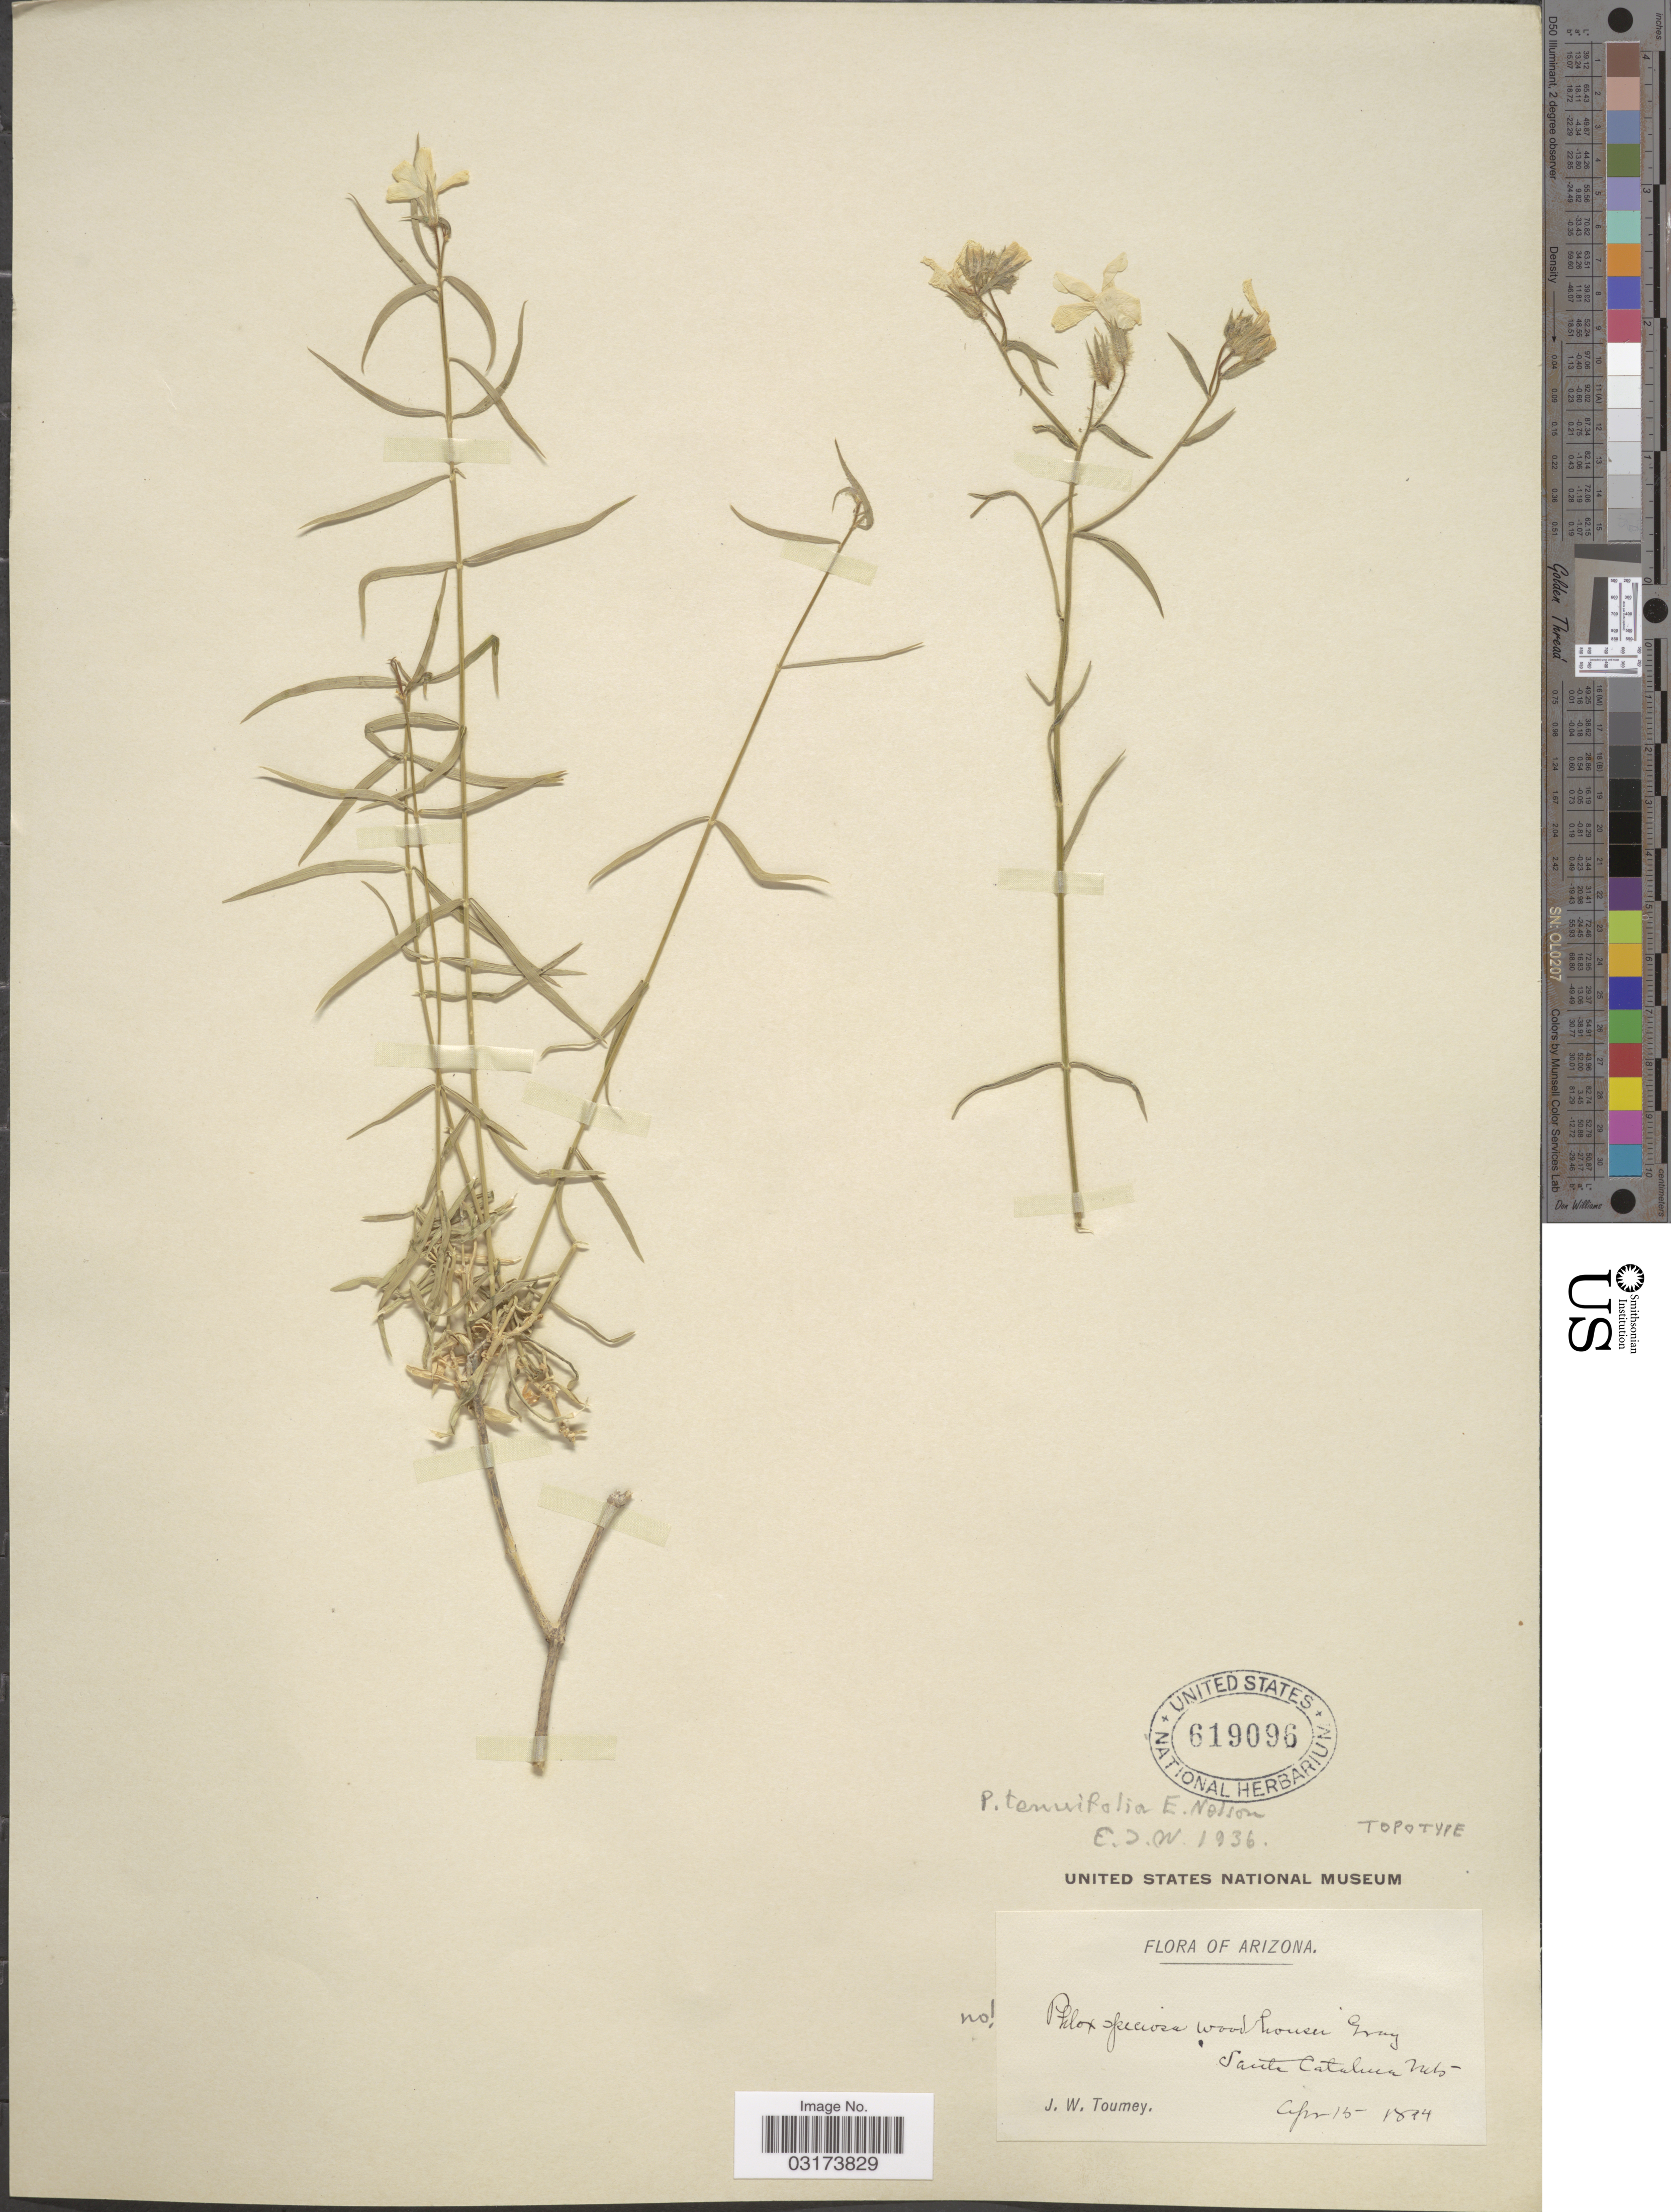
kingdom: Plantae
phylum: Tracheophyta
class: Magnoliopsida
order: Ericales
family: Polemoniaceae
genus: Phlox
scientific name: Phlox tenuifolia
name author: E.E. Nelson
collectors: J. W. Toumey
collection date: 1894-04-15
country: United States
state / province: Arizona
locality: Santa Catalina Mts.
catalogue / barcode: US 619096